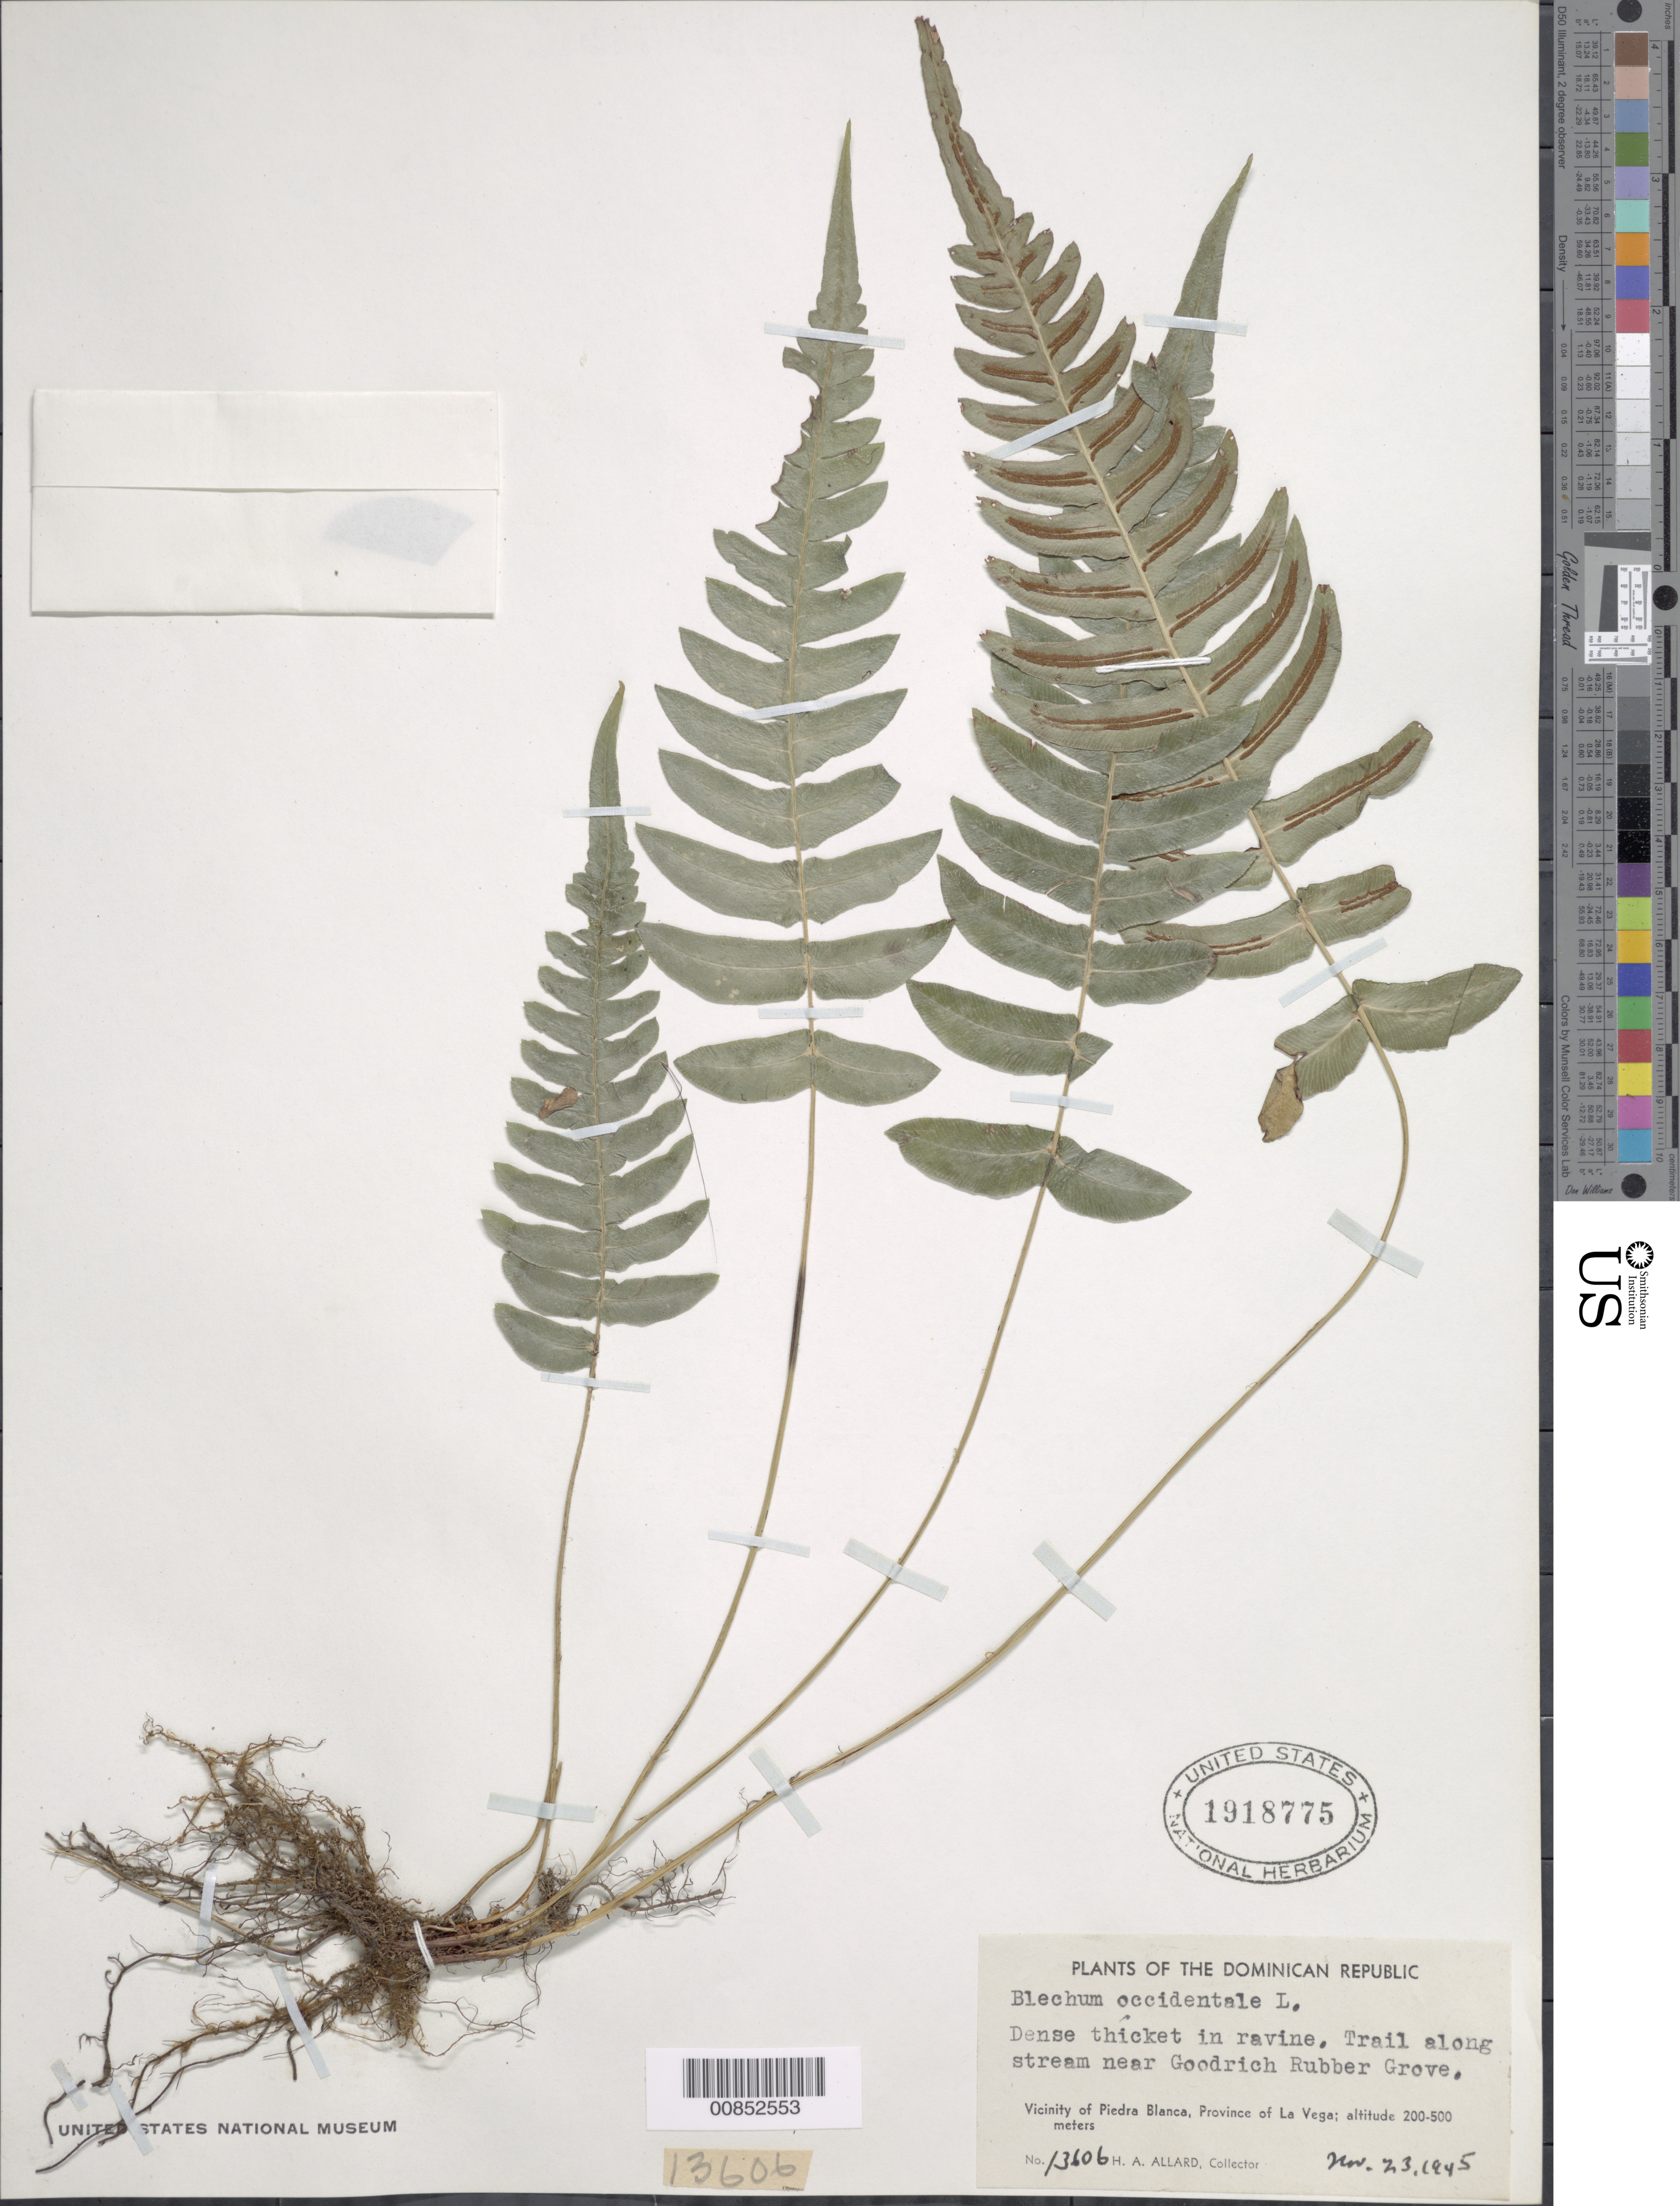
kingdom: Plantae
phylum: Tracheophyta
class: Polypodiopsida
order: Polypodiales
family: Blechnaceae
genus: Blechnum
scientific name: Blechnum glandulosum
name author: Link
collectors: H. A. Allard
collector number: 13606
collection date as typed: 23 Nov 1945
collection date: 1945-11-23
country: Dominican Republic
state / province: La Vega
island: Hispaniola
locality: Piedra Blanca vicinity, near Goodrich Rubber Grove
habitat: Dense thicket in revine, trail along stream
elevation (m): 200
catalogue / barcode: US 1918775